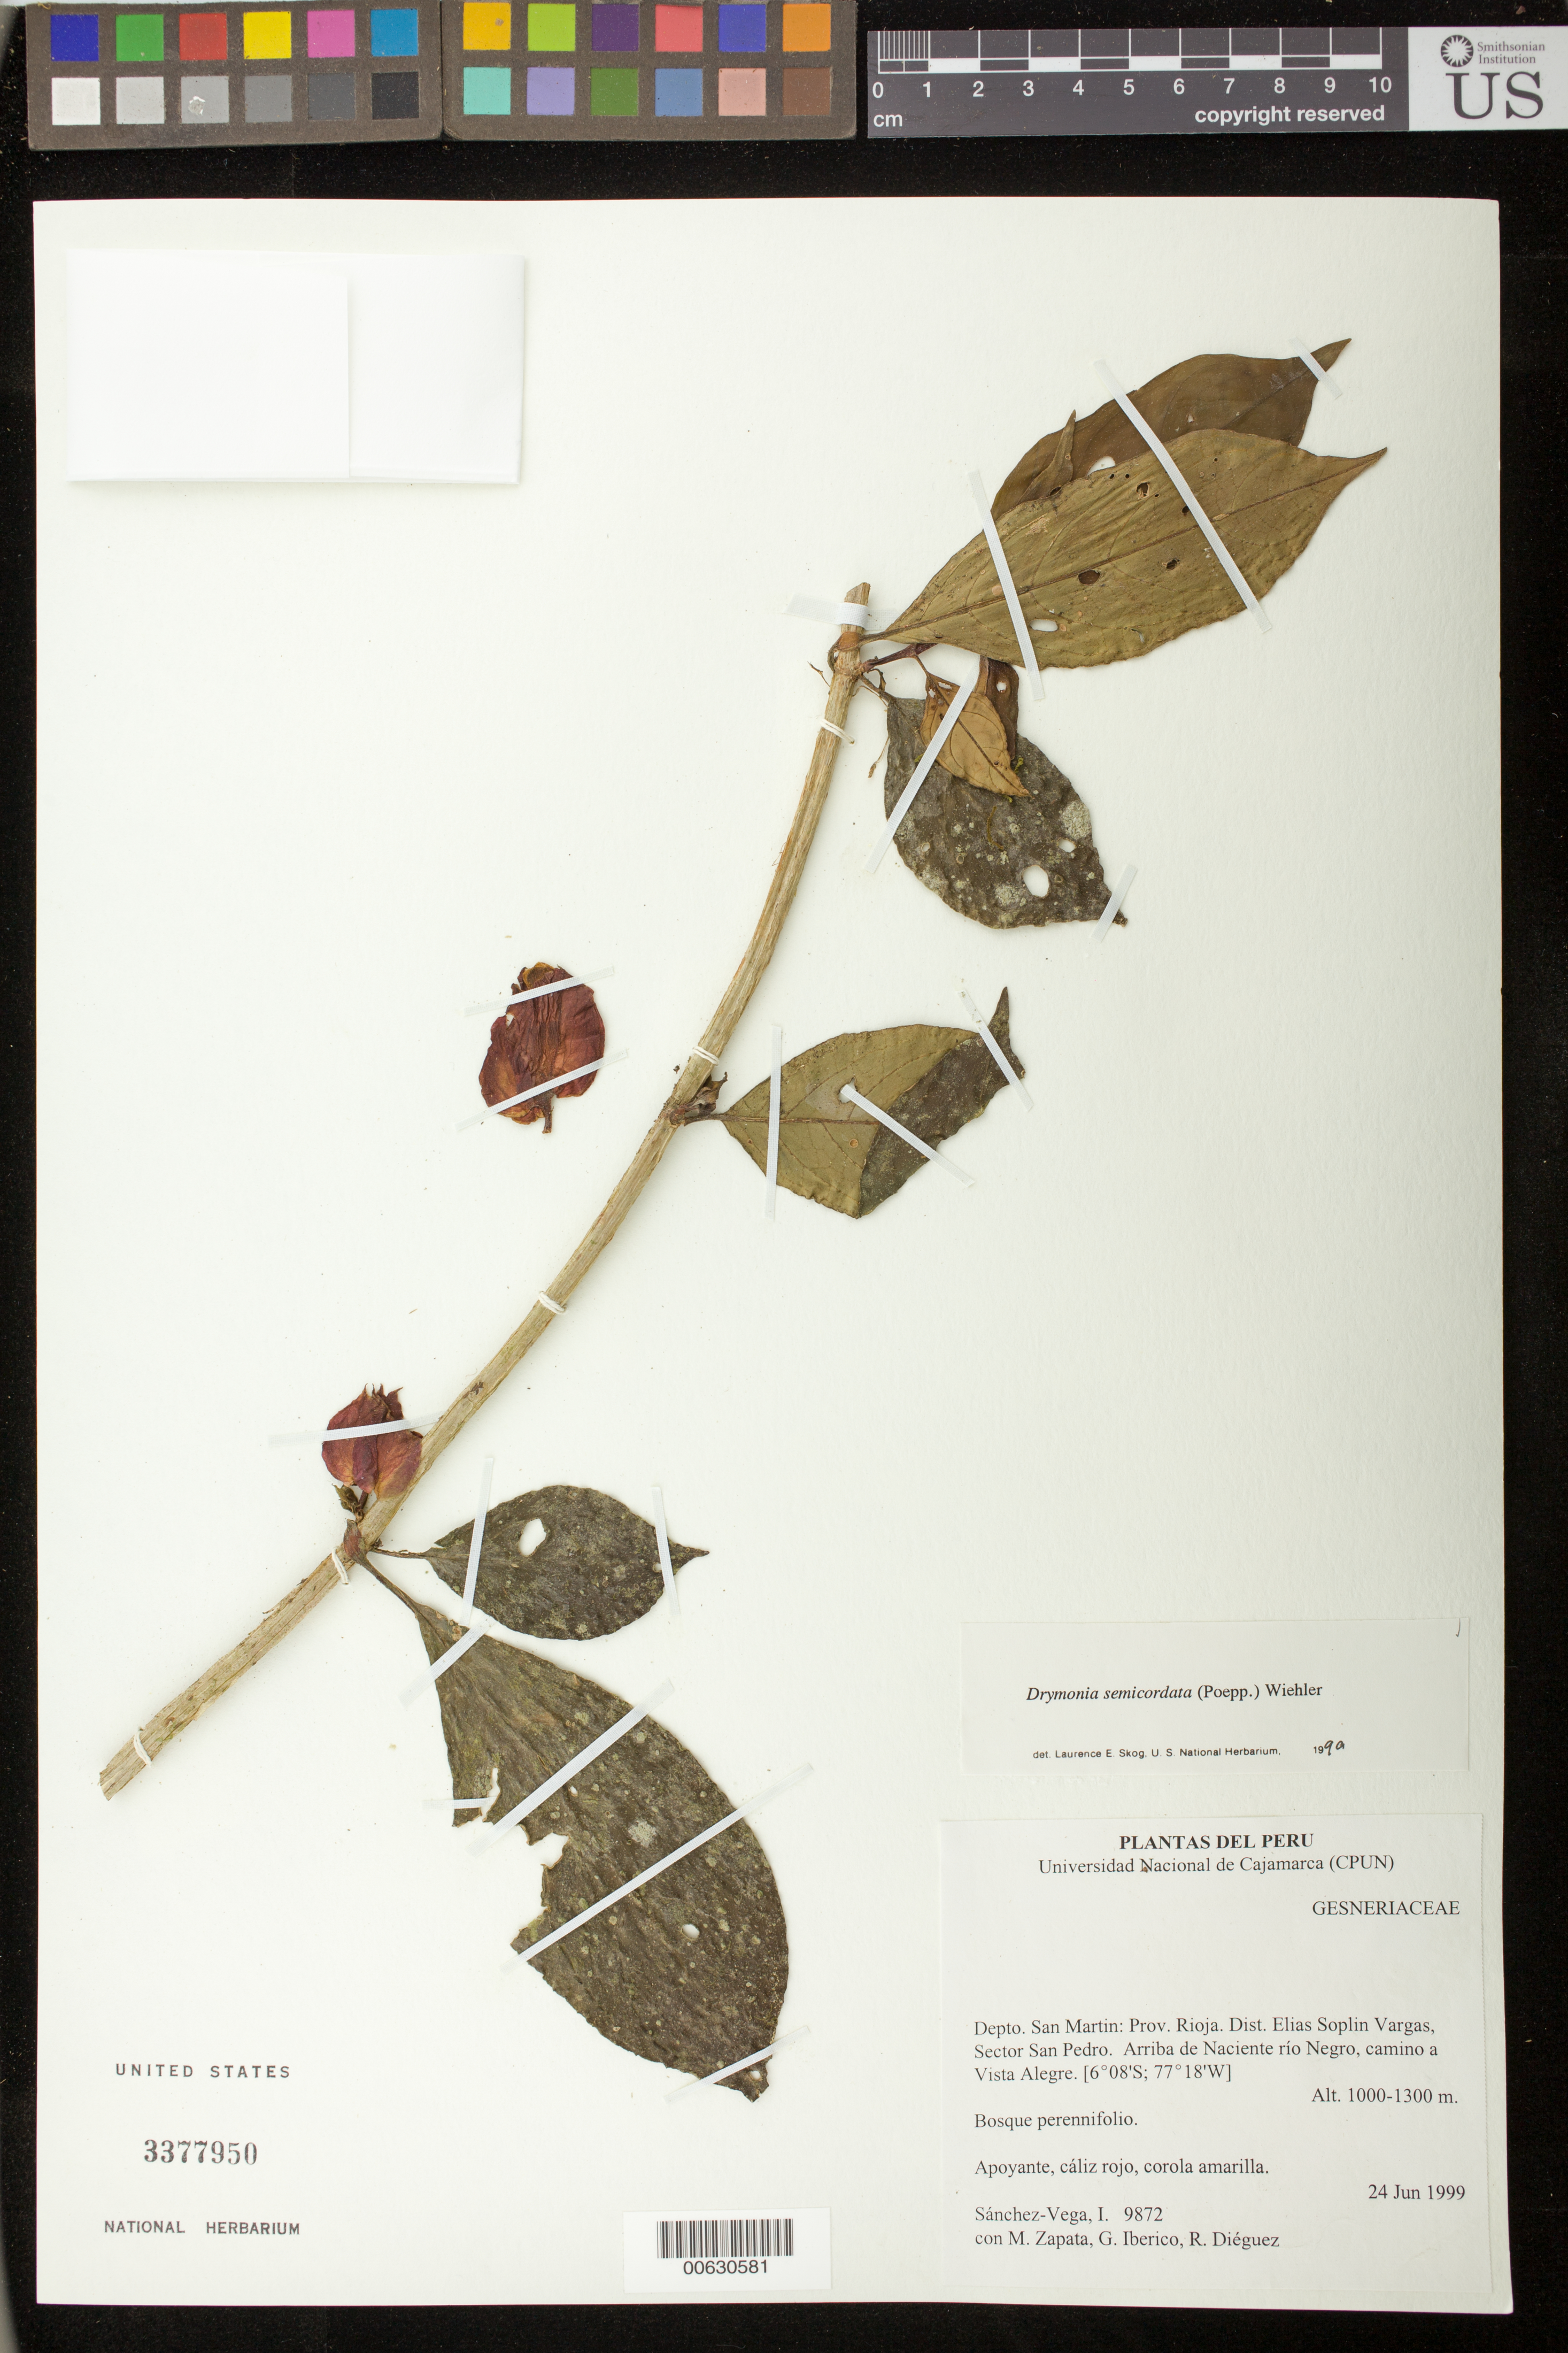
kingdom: Plantae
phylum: Tracheophyta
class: Magnoliopsida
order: Lamiales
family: Gesneriaceae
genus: Drymonia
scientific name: Drymonia semicordata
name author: (Poepp.) Wiehler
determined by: Skog, Laurence E.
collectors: I. M. Sánchez Vega, M. Zapata, G. Iberico & R. Dieguez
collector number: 9872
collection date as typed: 24 Jun 1999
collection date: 1999-06-24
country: Peru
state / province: San Martín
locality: Prov. Rioja, Dist. Elias Soplin Vargas, sector San Pedro, arriba de Naciente río Negro, camino a Vista Alegre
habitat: Bosque perennifolio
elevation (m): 1000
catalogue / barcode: US 3377950